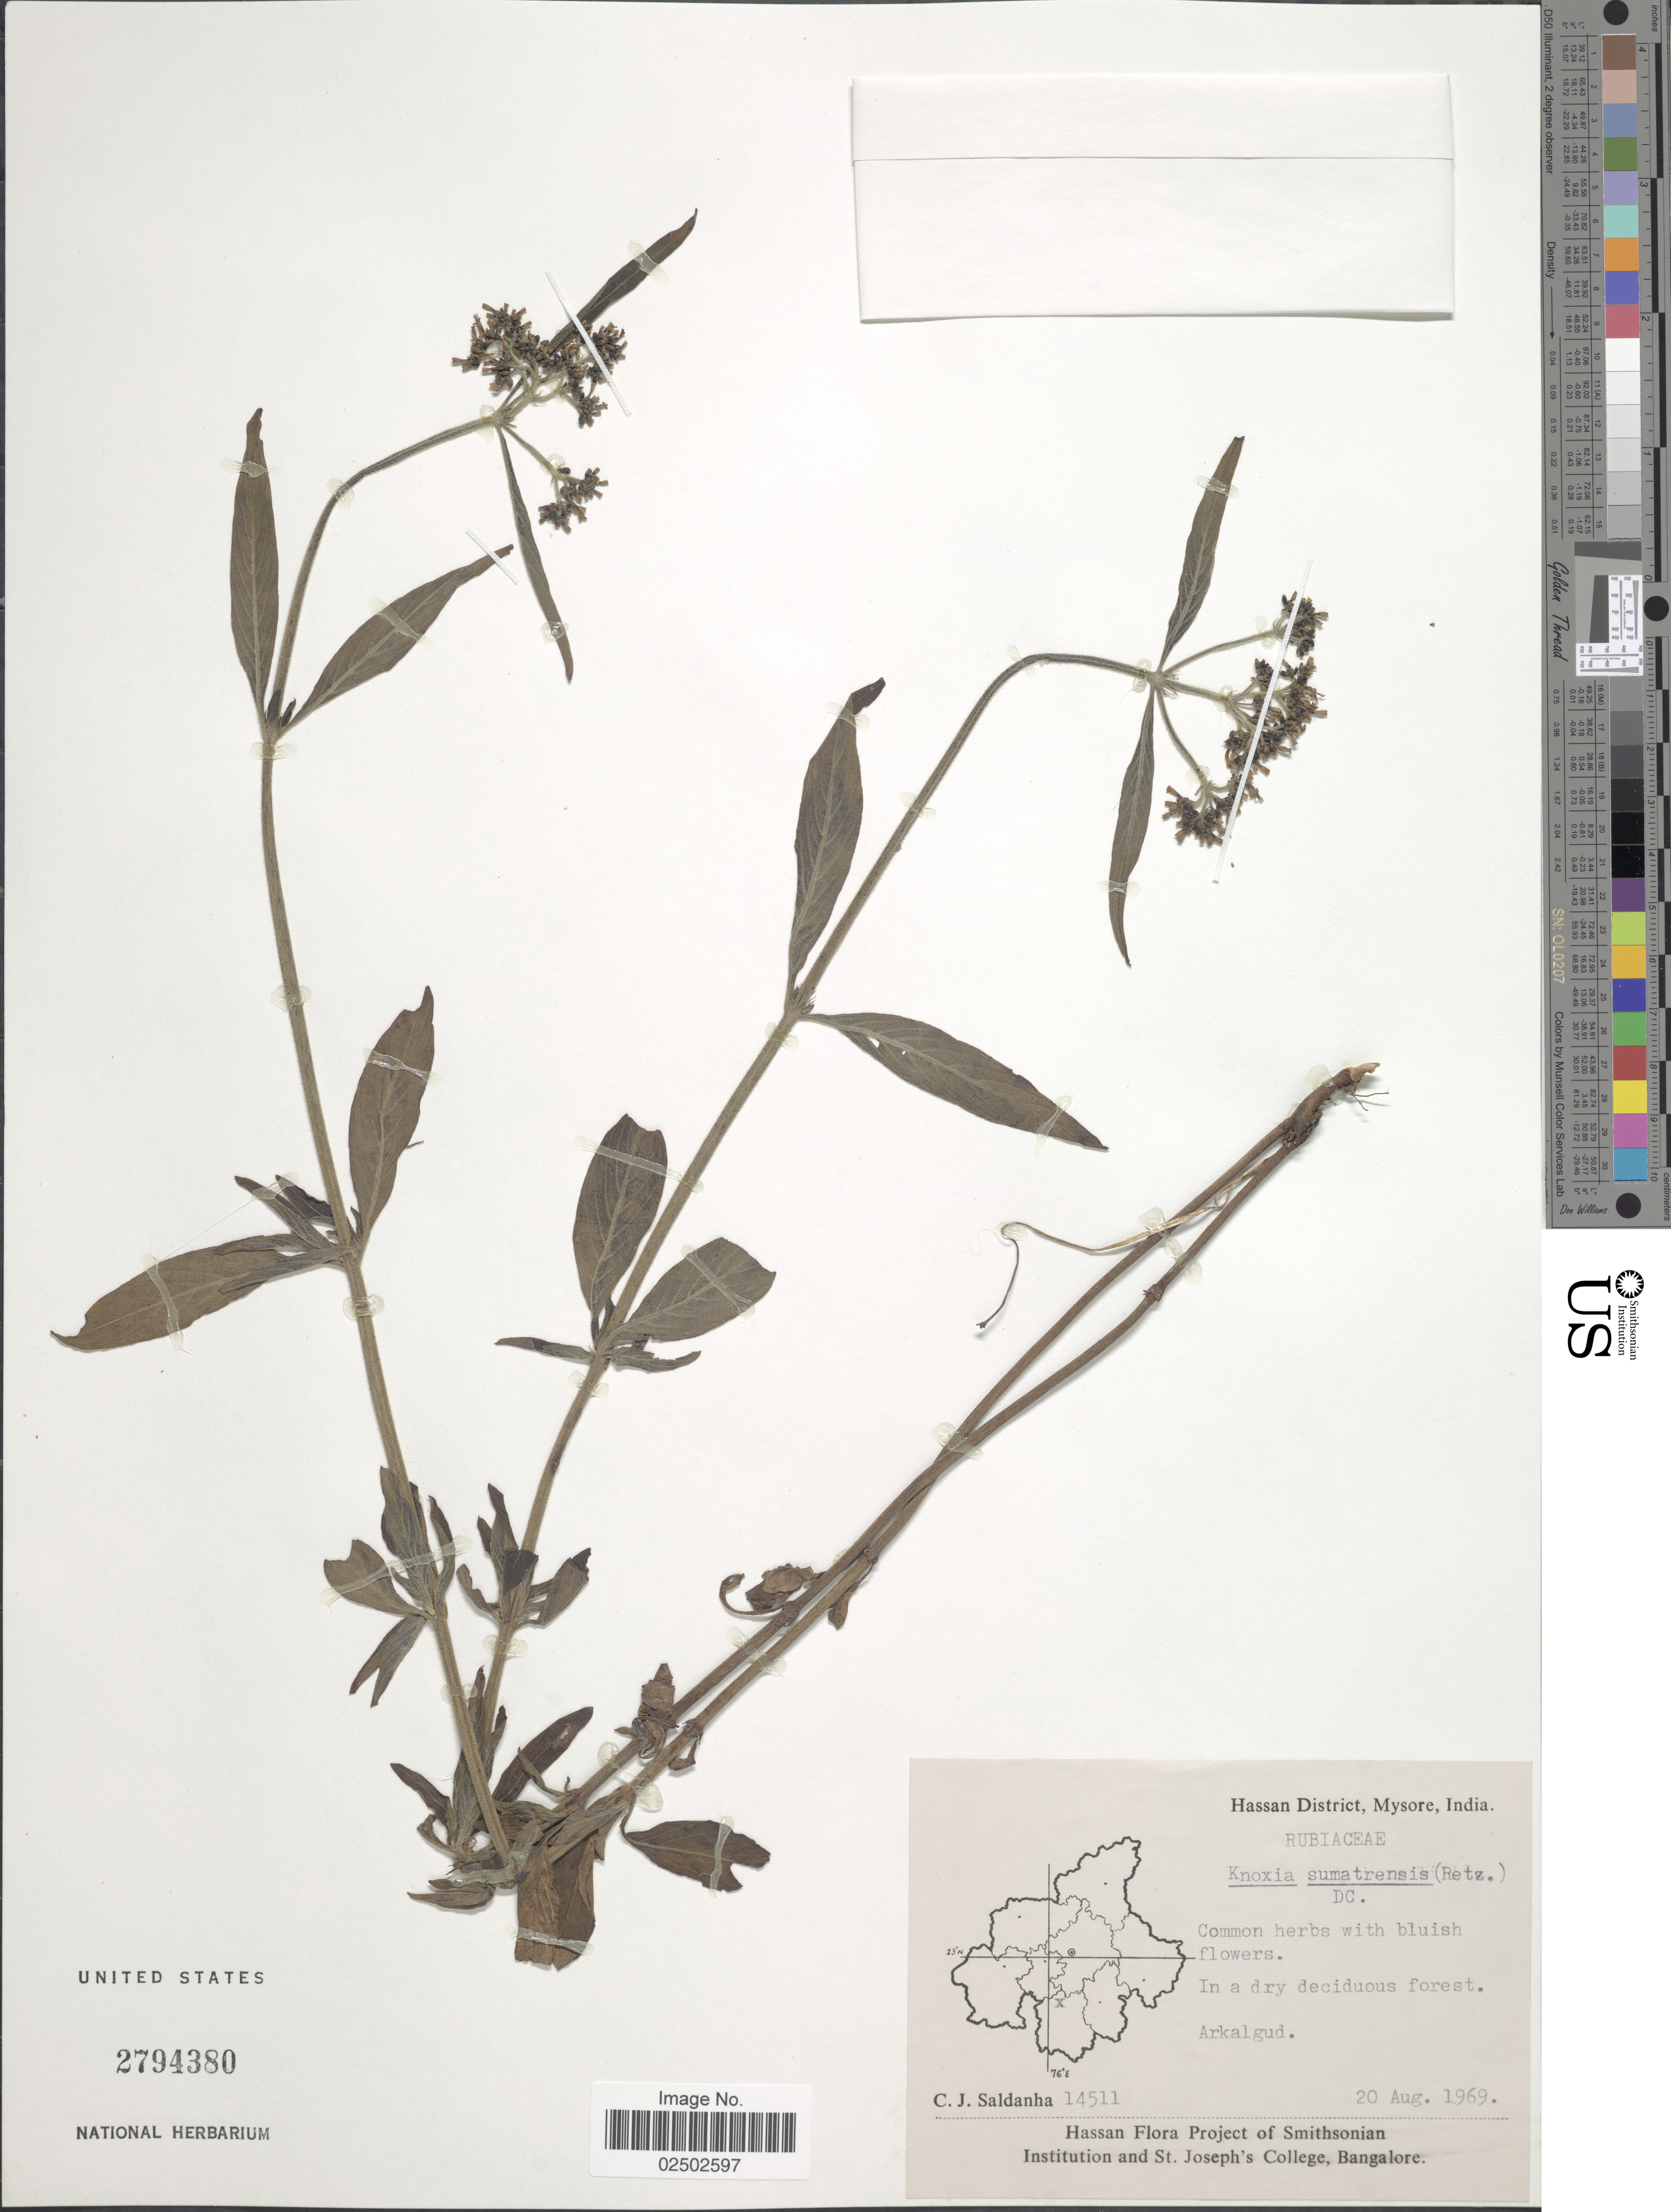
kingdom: Plantae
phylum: Tracheophyta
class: Magnoliopsida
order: Gentianales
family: Rubiaceae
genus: Knoxia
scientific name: Knoxia sumatrensis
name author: (Retz.) DC.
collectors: C. J. Saldanha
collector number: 14511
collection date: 1969-08-20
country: India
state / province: Karnataka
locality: Hassan District, Mysore, Arkalgud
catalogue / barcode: US 2794380